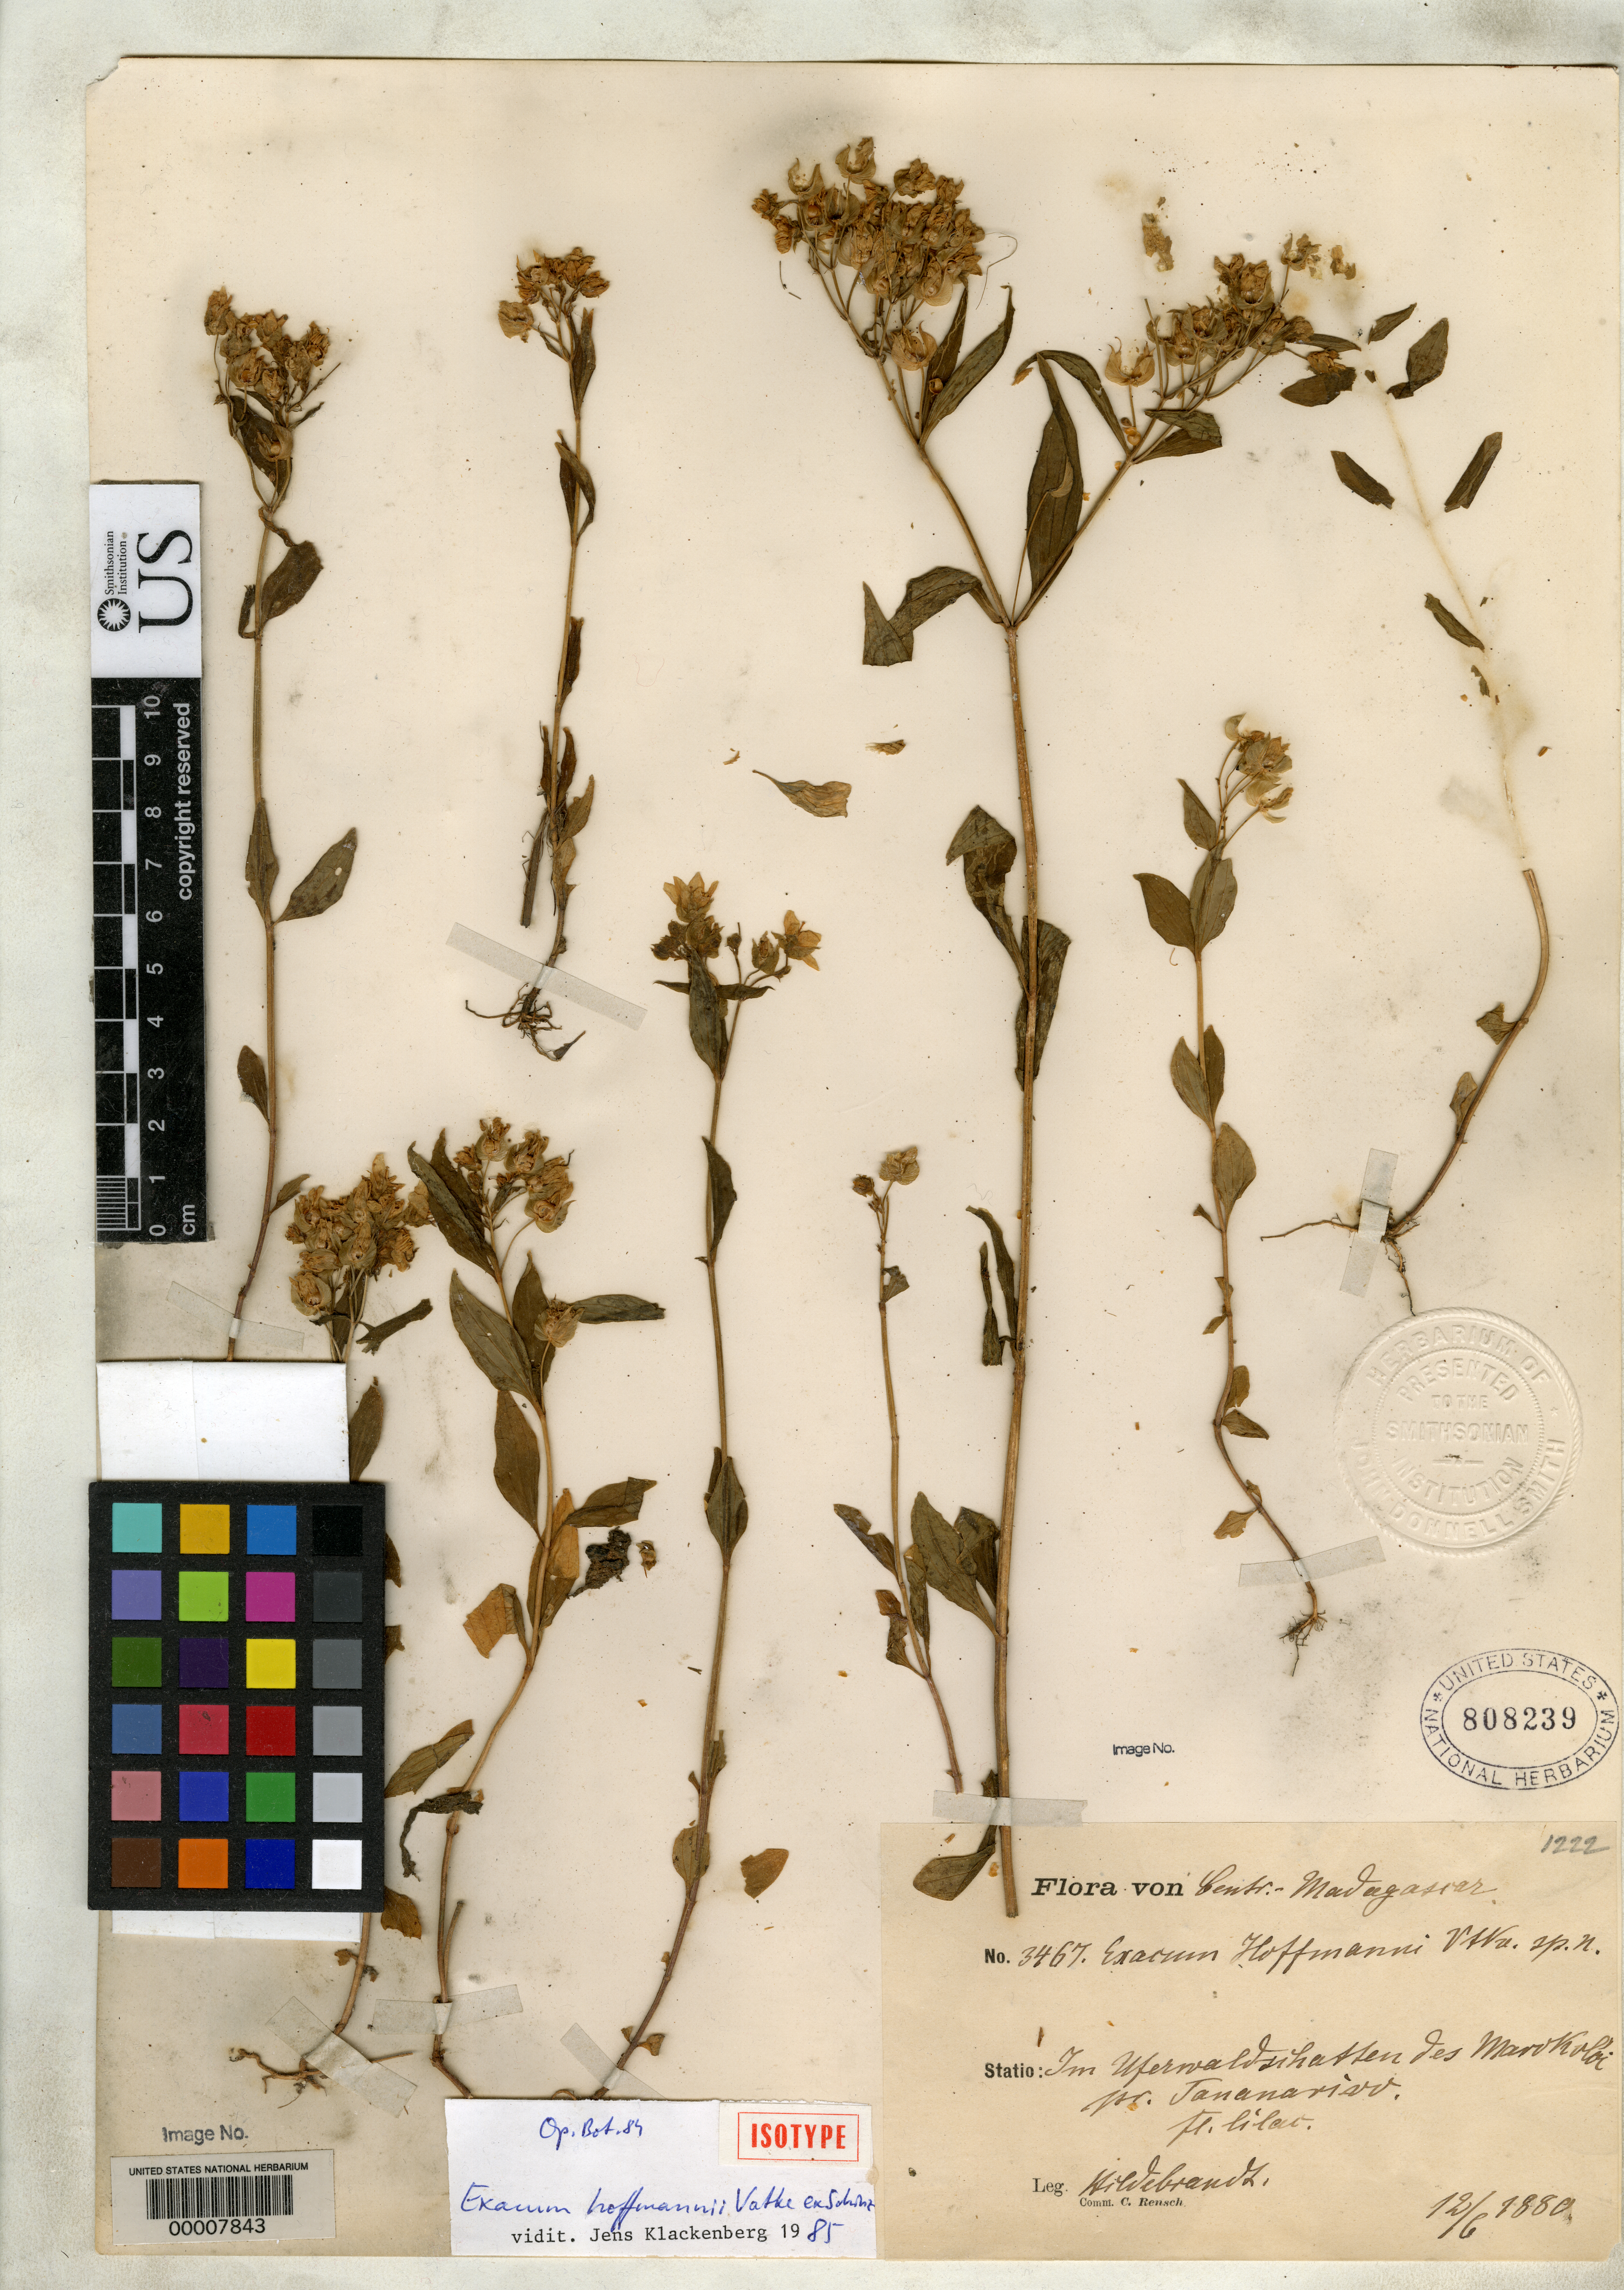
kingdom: Plantae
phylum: Tracheophyta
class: Magnoliopsida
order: Gentianales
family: Gentianaceae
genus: Exacum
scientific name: Exacum hoffmannii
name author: Vatke ex Schinz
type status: Isolectotype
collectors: J. Hildebrandt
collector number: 3467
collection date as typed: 12 Jun 1880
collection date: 1880-06-12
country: Madagascar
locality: Im Uferwaldschatten des Marokoloi pr. Tananarivo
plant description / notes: Specimen ex John Donnell Smith herbarium.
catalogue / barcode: US 808239